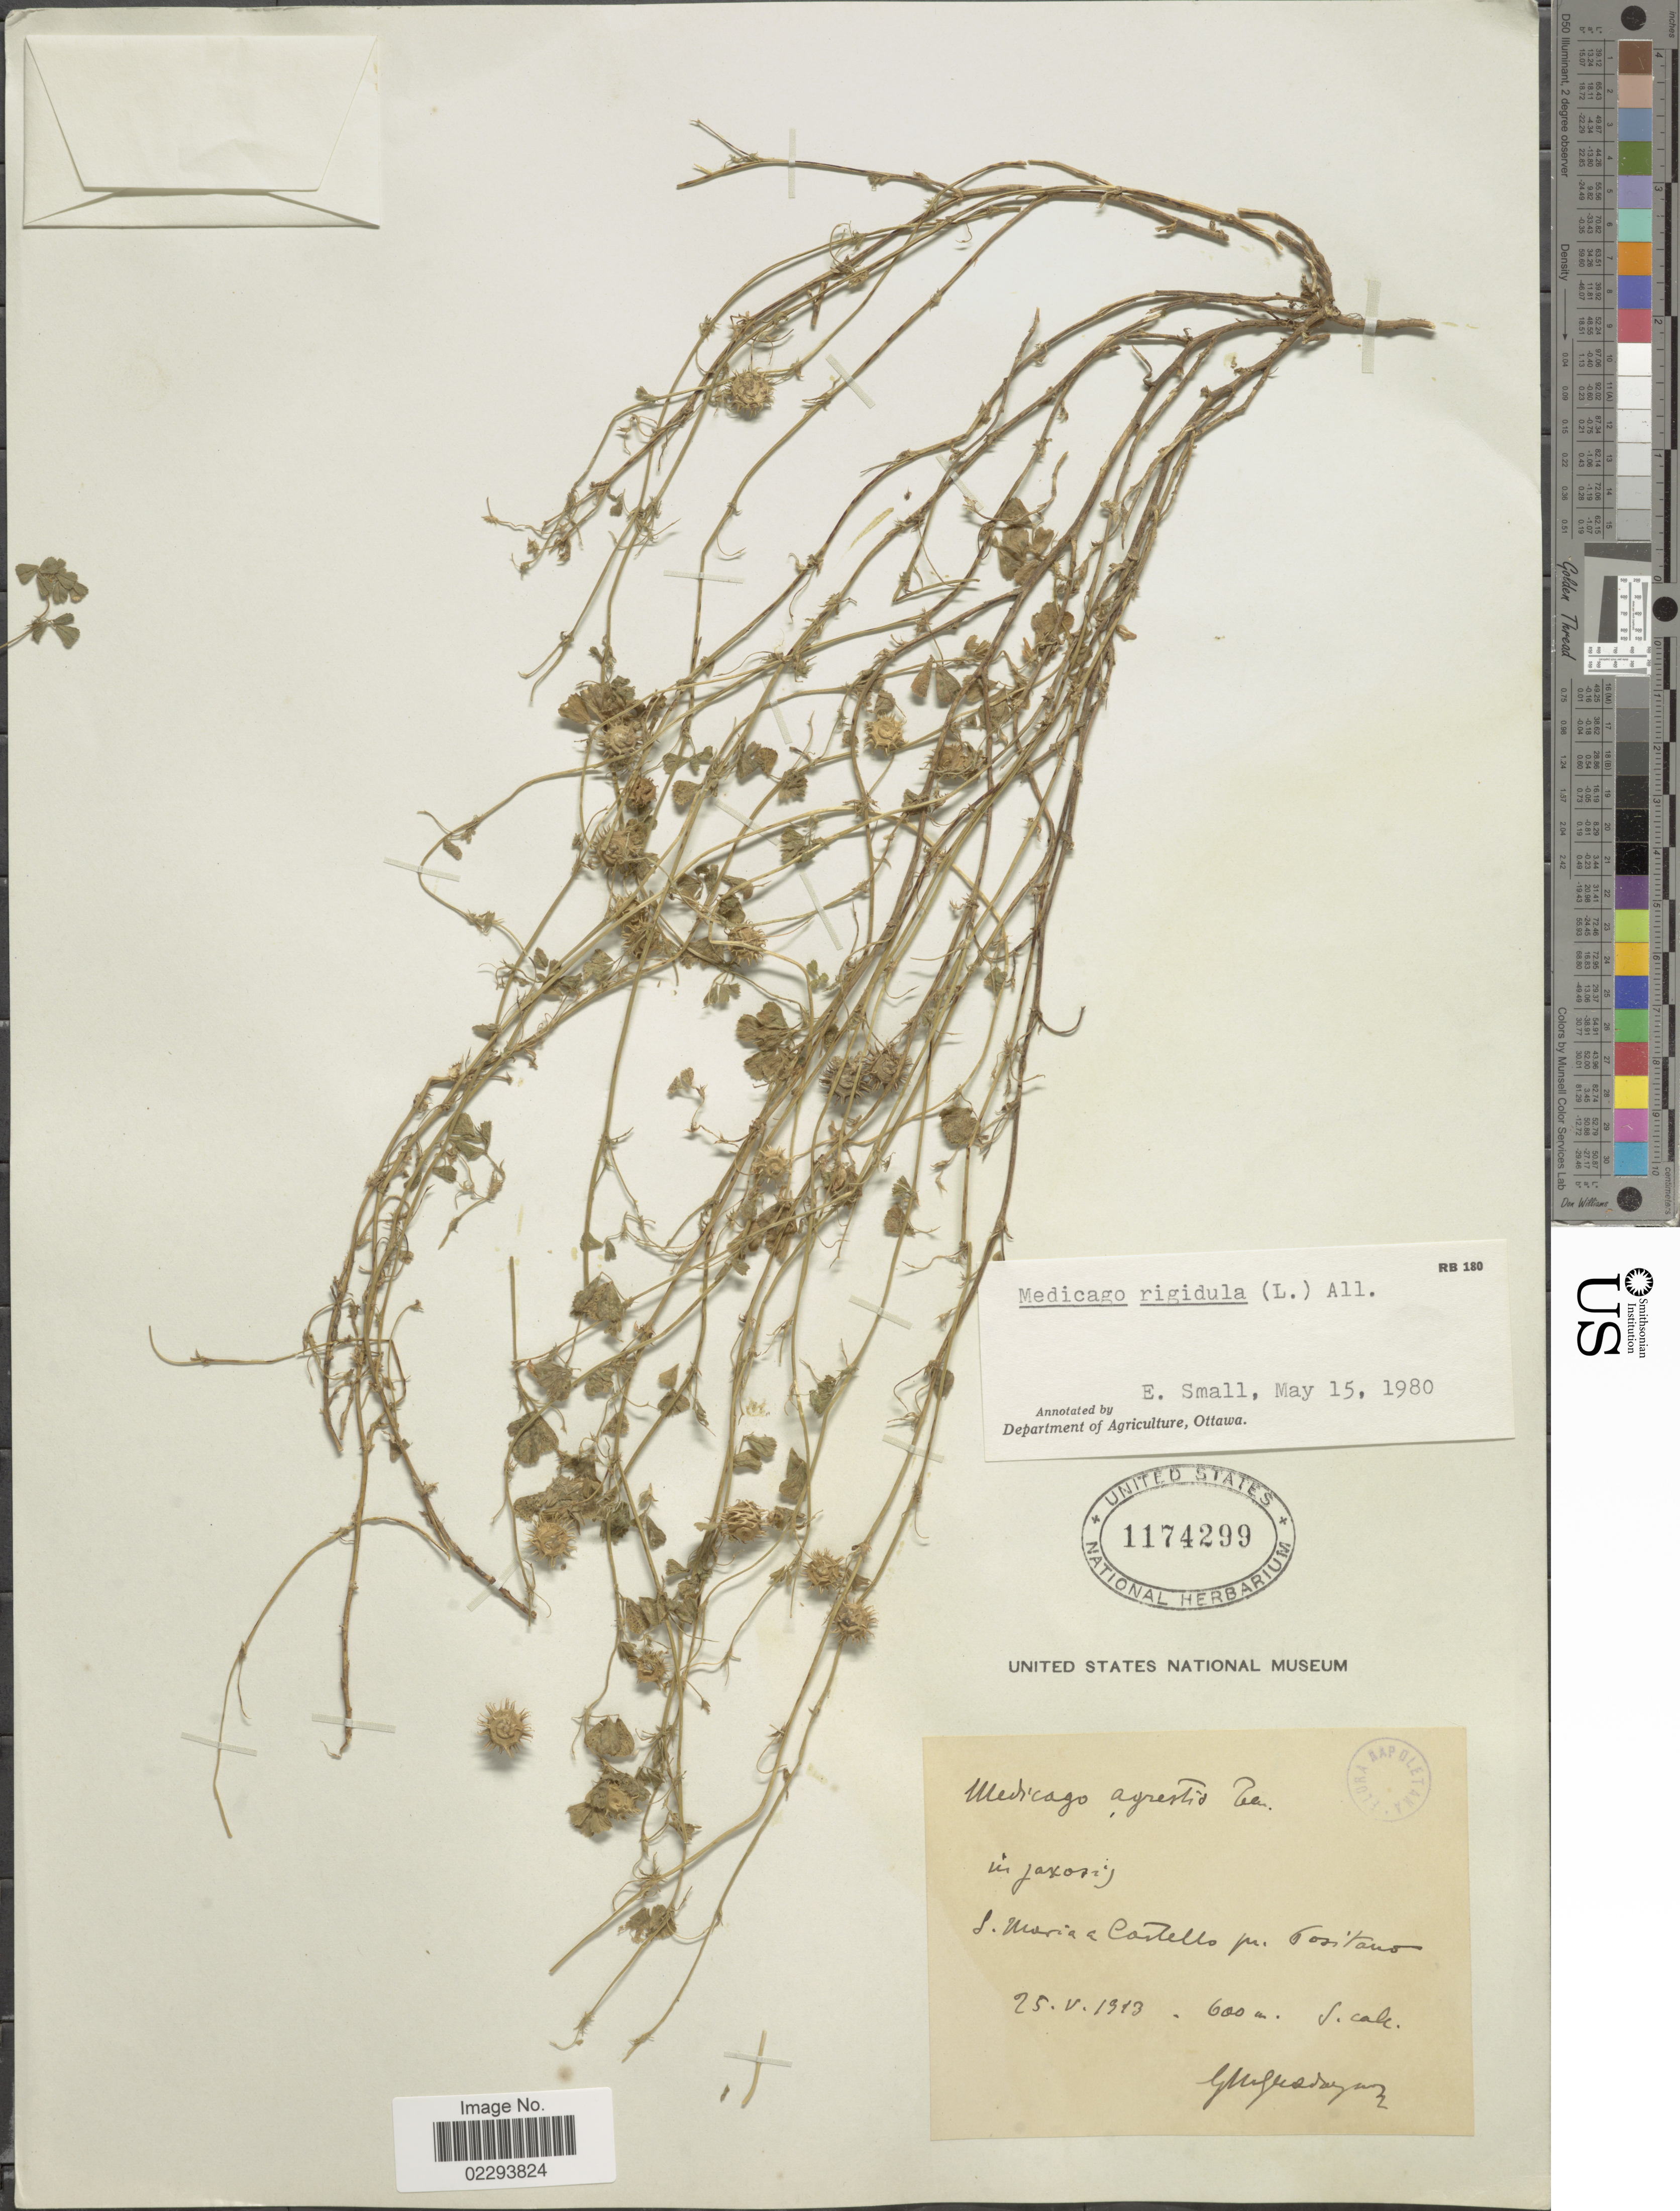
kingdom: Plantae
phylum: Tracheophyta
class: Magnoliopsida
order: Fabales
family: Fabaceae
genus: Medicago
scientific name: Medicago rigidula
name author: (L.) All.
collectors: G. Urguadagnoz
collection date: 1913-05-25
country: Italy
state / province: Campania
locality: S. Mariac Castello pr. Positano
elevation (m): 600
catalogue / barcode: US 1174299